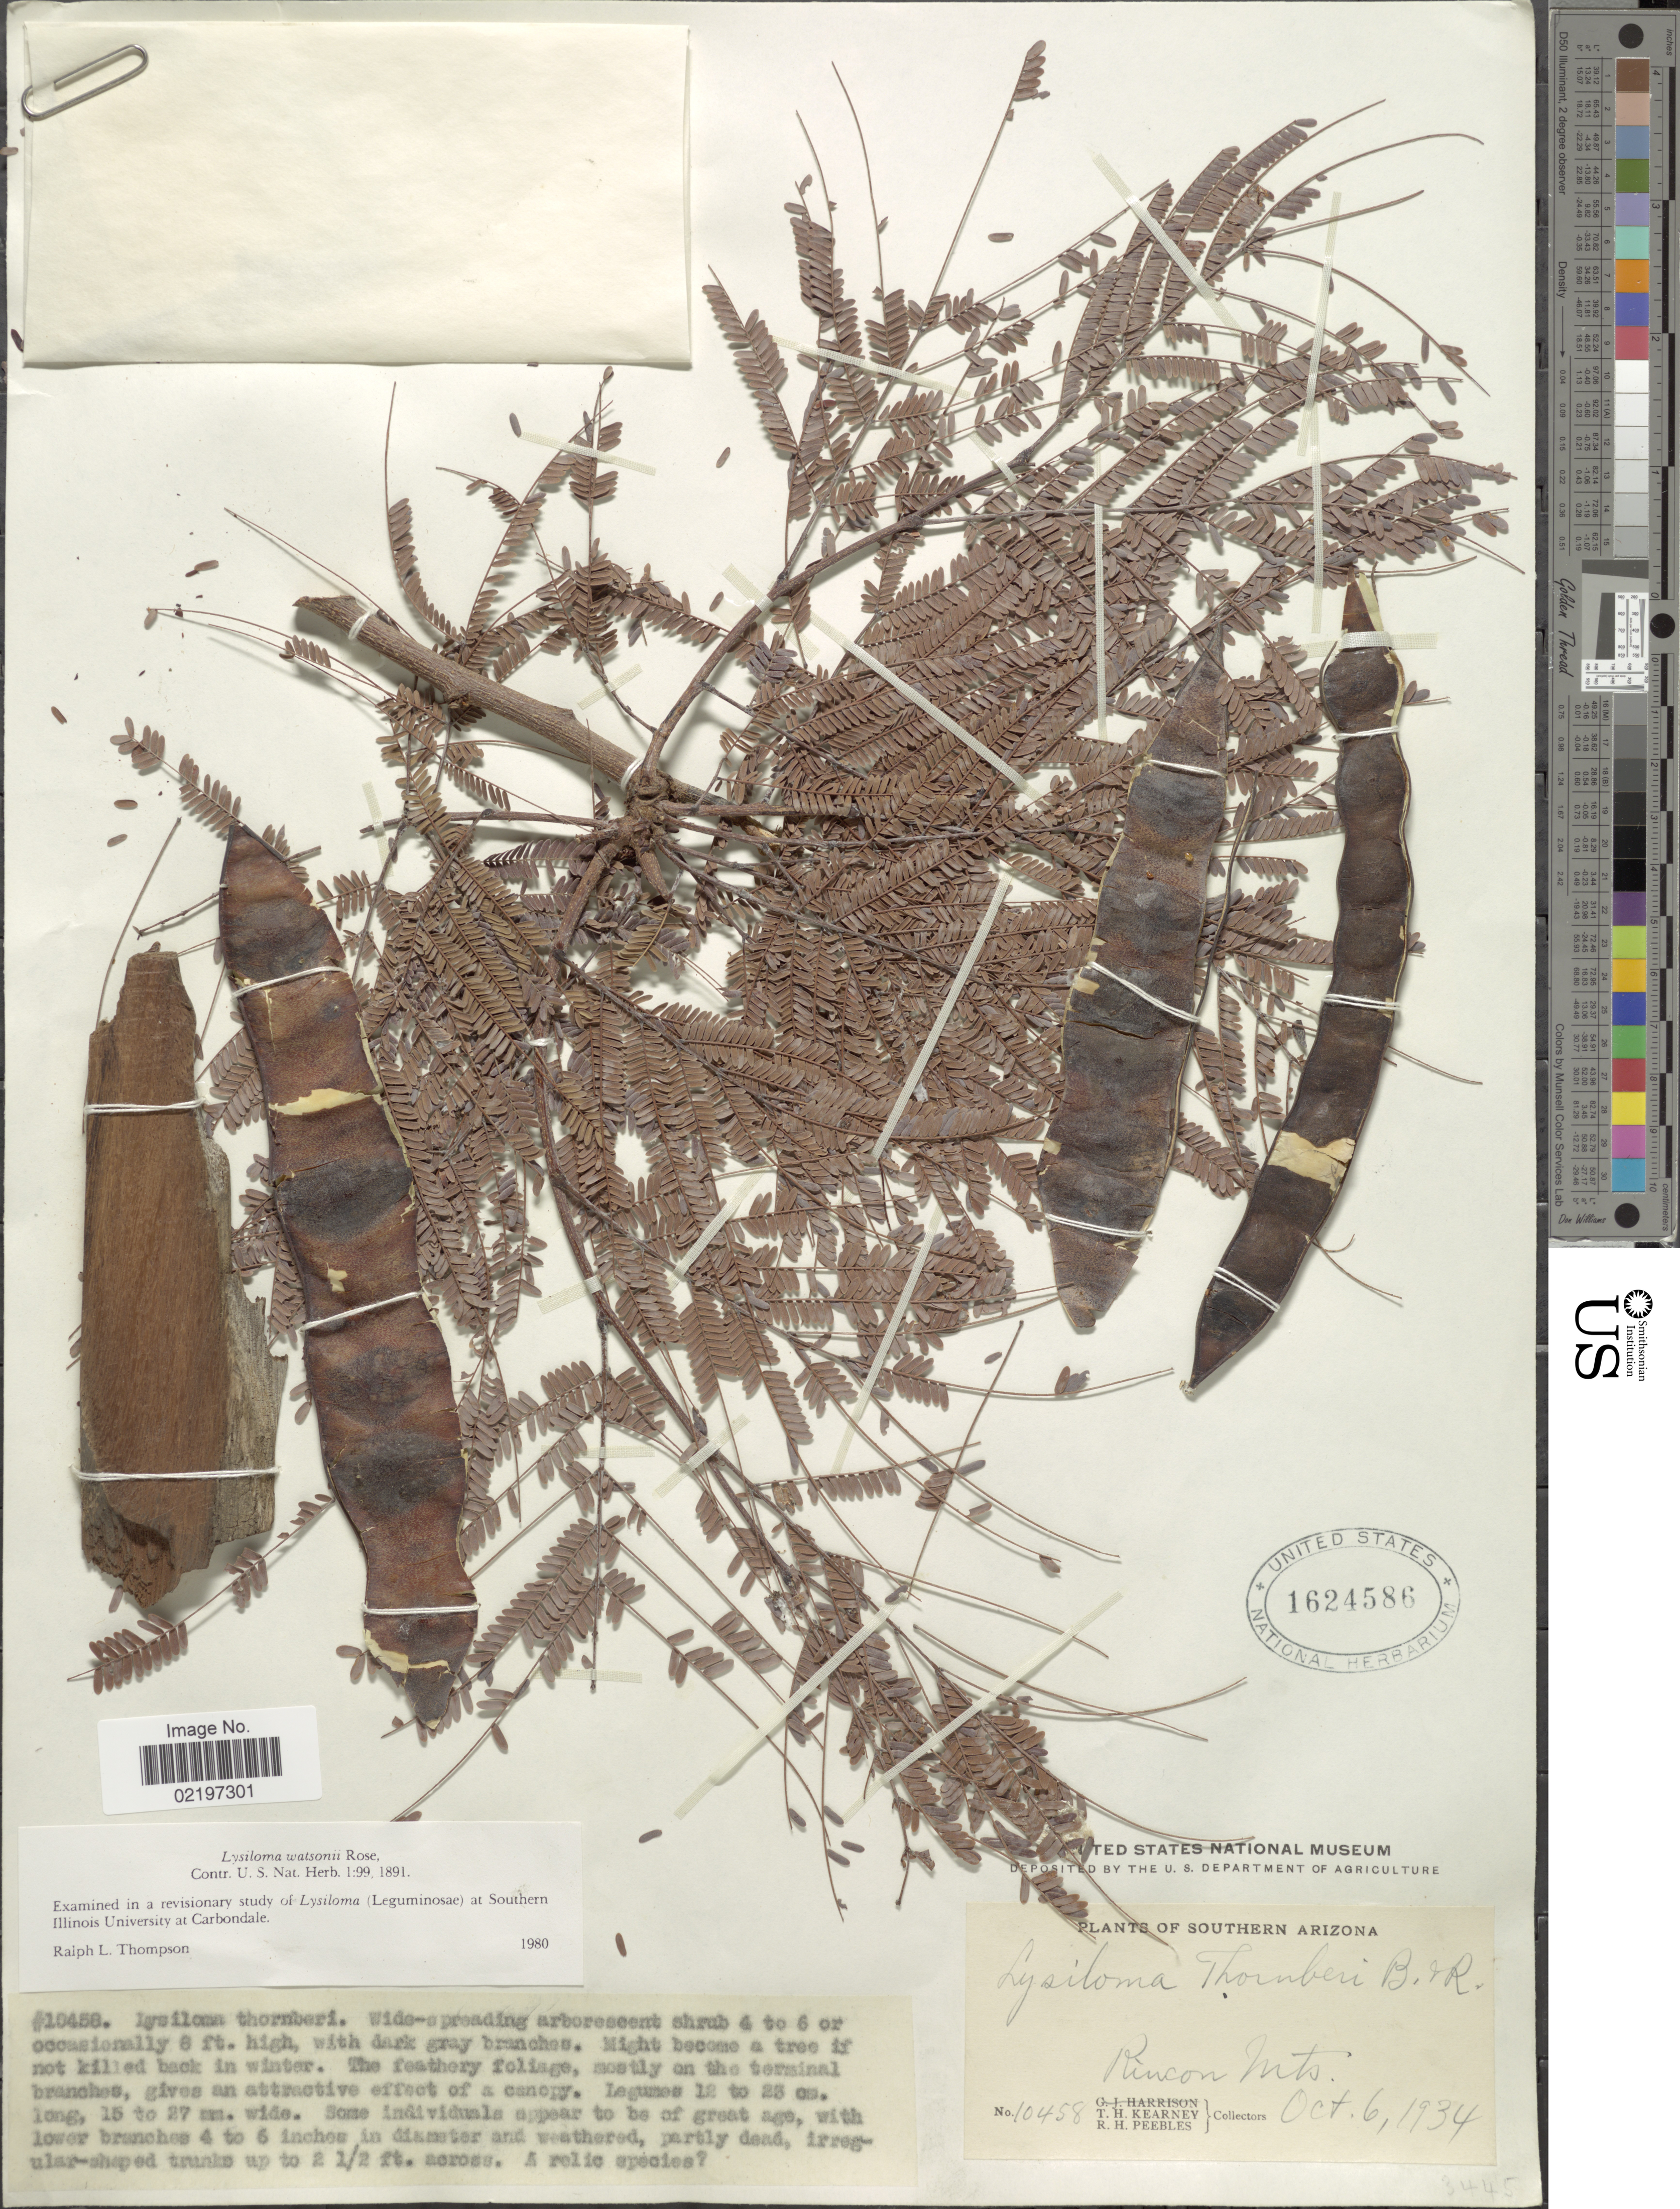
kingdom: Plantae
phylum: Tracheophyta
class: Magnoliopsida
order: Fabales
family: Fabaceae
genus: Lysiloma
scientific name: Lysiloma watsonii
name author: Rose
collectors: T. H. Kearney & R. H. Peebles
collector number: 10458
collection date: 1934-10-06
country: United States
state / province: Arizona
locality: Southern Arizona, Rincon Mts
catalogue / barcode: US 1624586